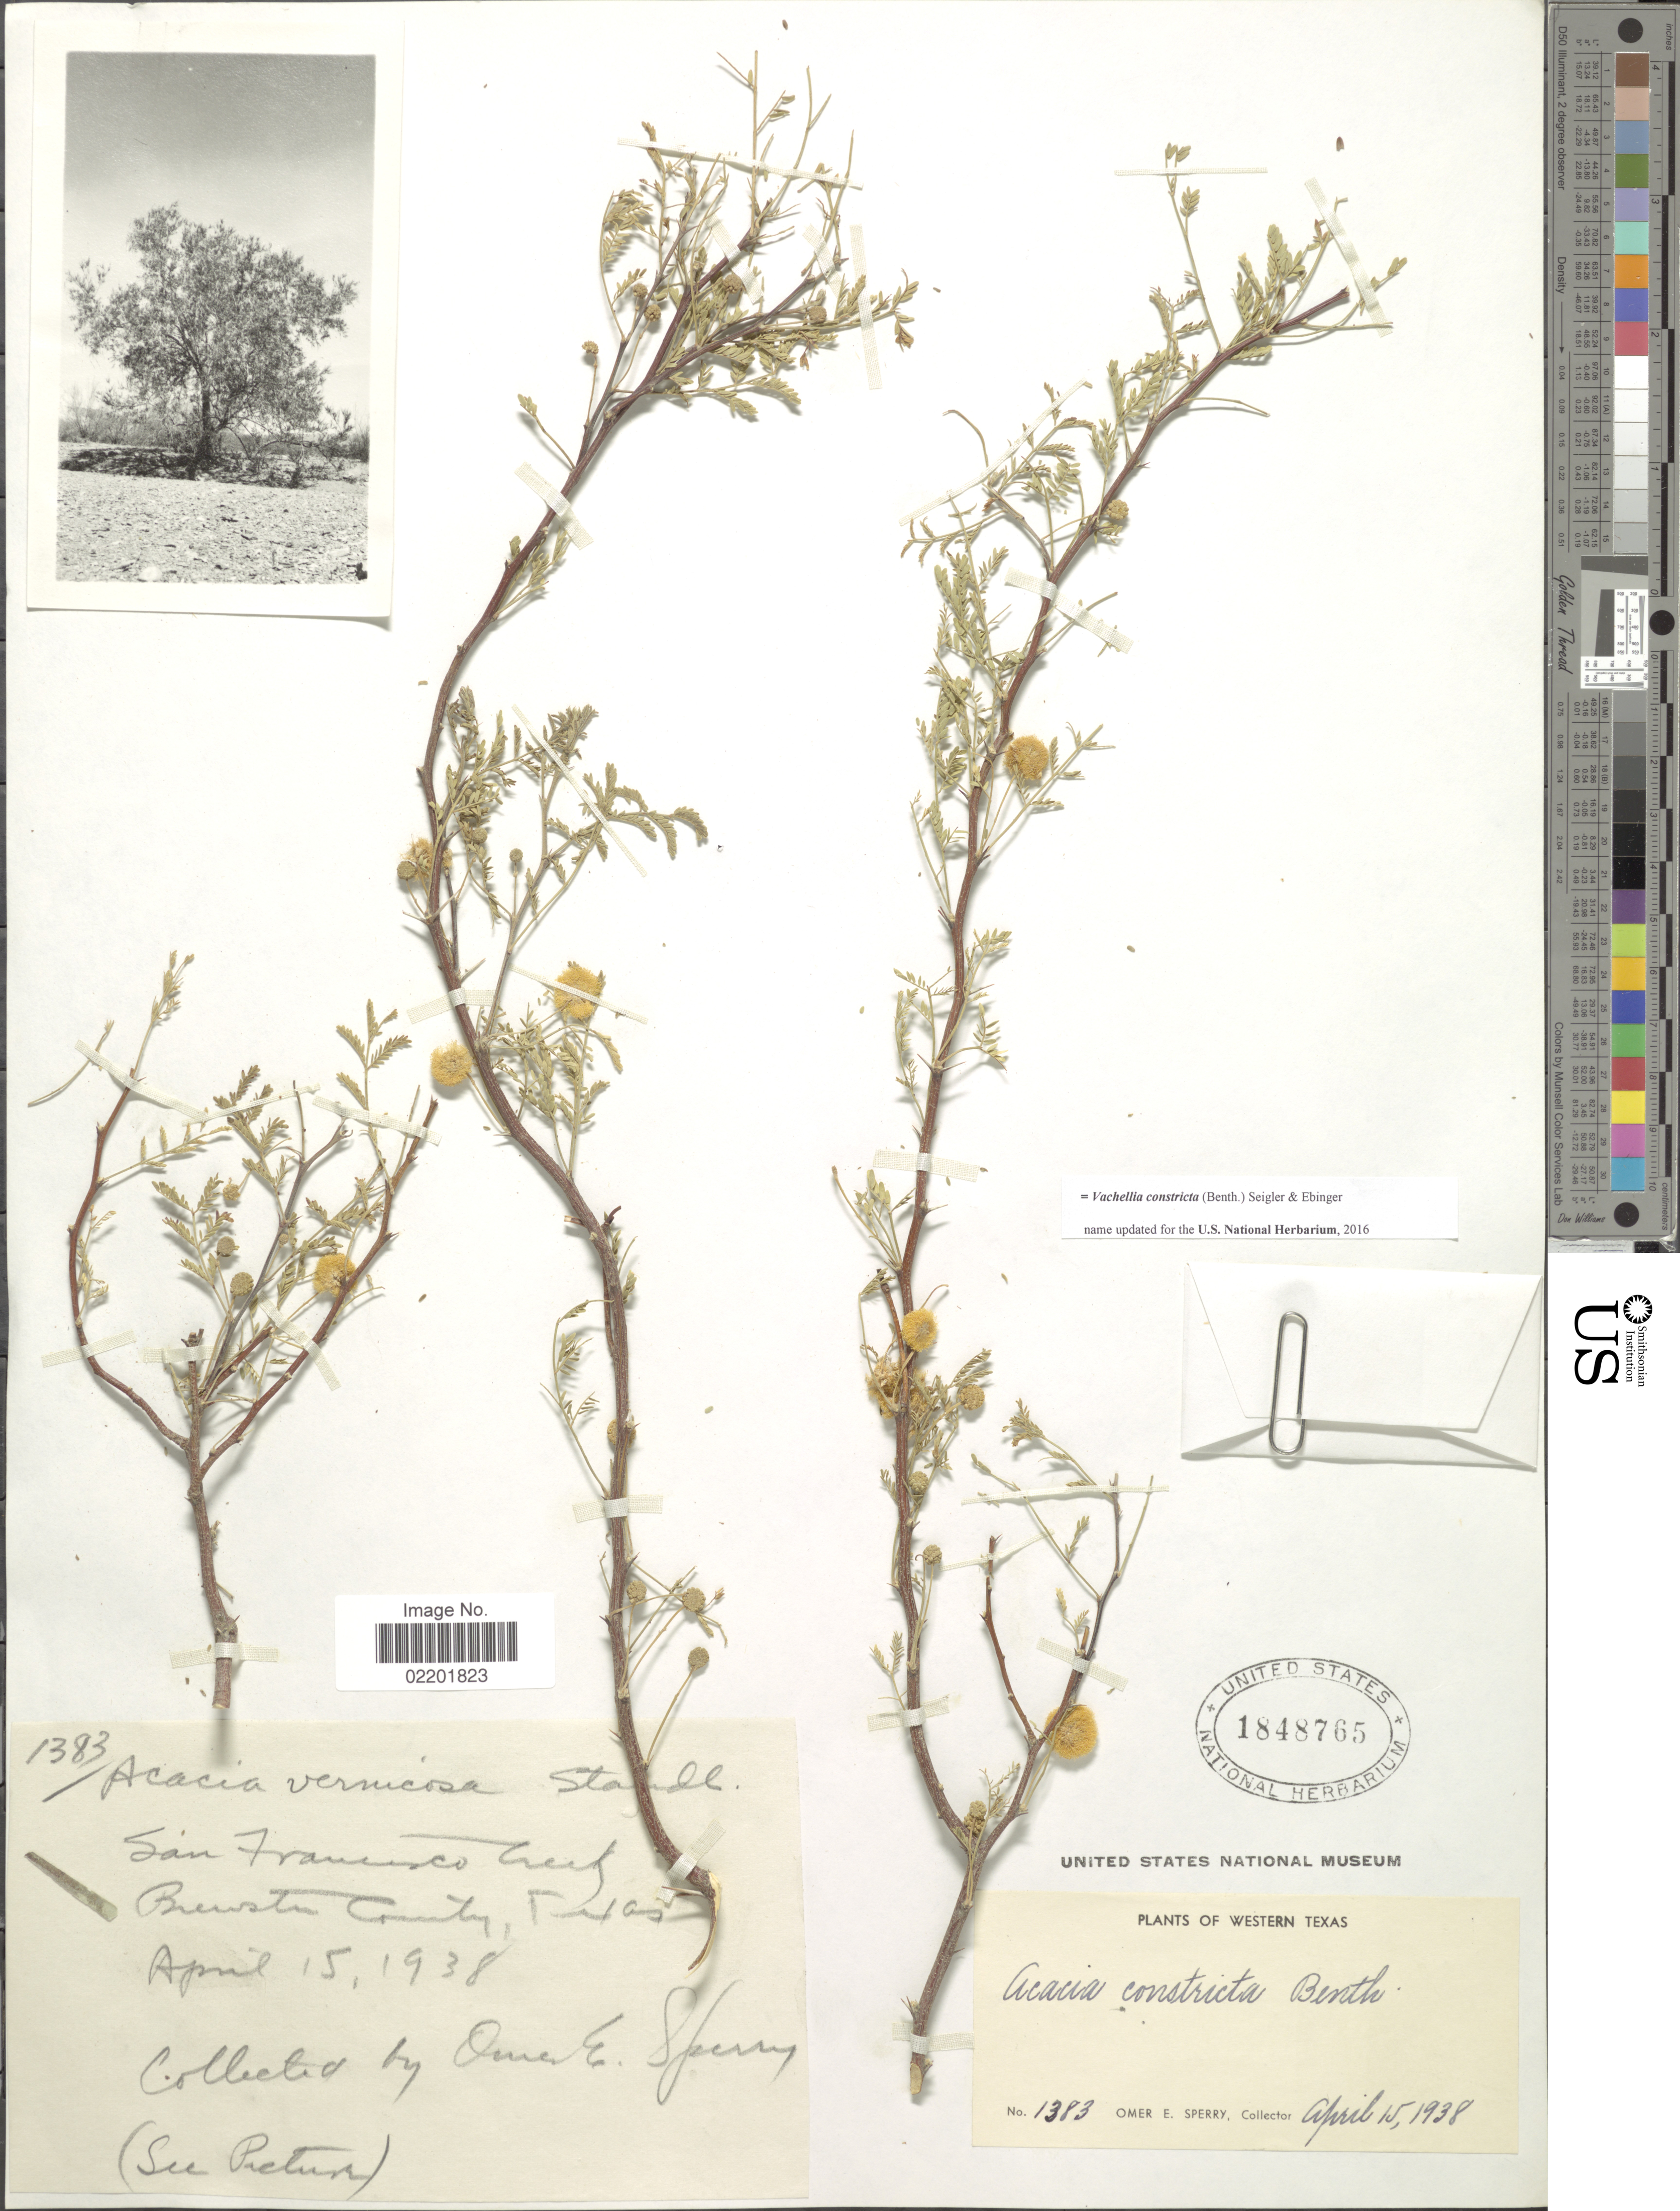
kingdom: Plantae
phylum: Tracheophyta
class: Magnoliopsida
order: Fabales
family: Fabaceae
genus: Vachellia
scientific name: Vachellia constricta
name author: (Benth.) Seigler & Ebinger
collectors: O. E. Sperry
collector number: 1383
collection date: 1938-04-15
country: United States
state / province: Texas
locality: Western Texas, San Francisco Creek, Brewster County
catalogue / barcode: US 1848765